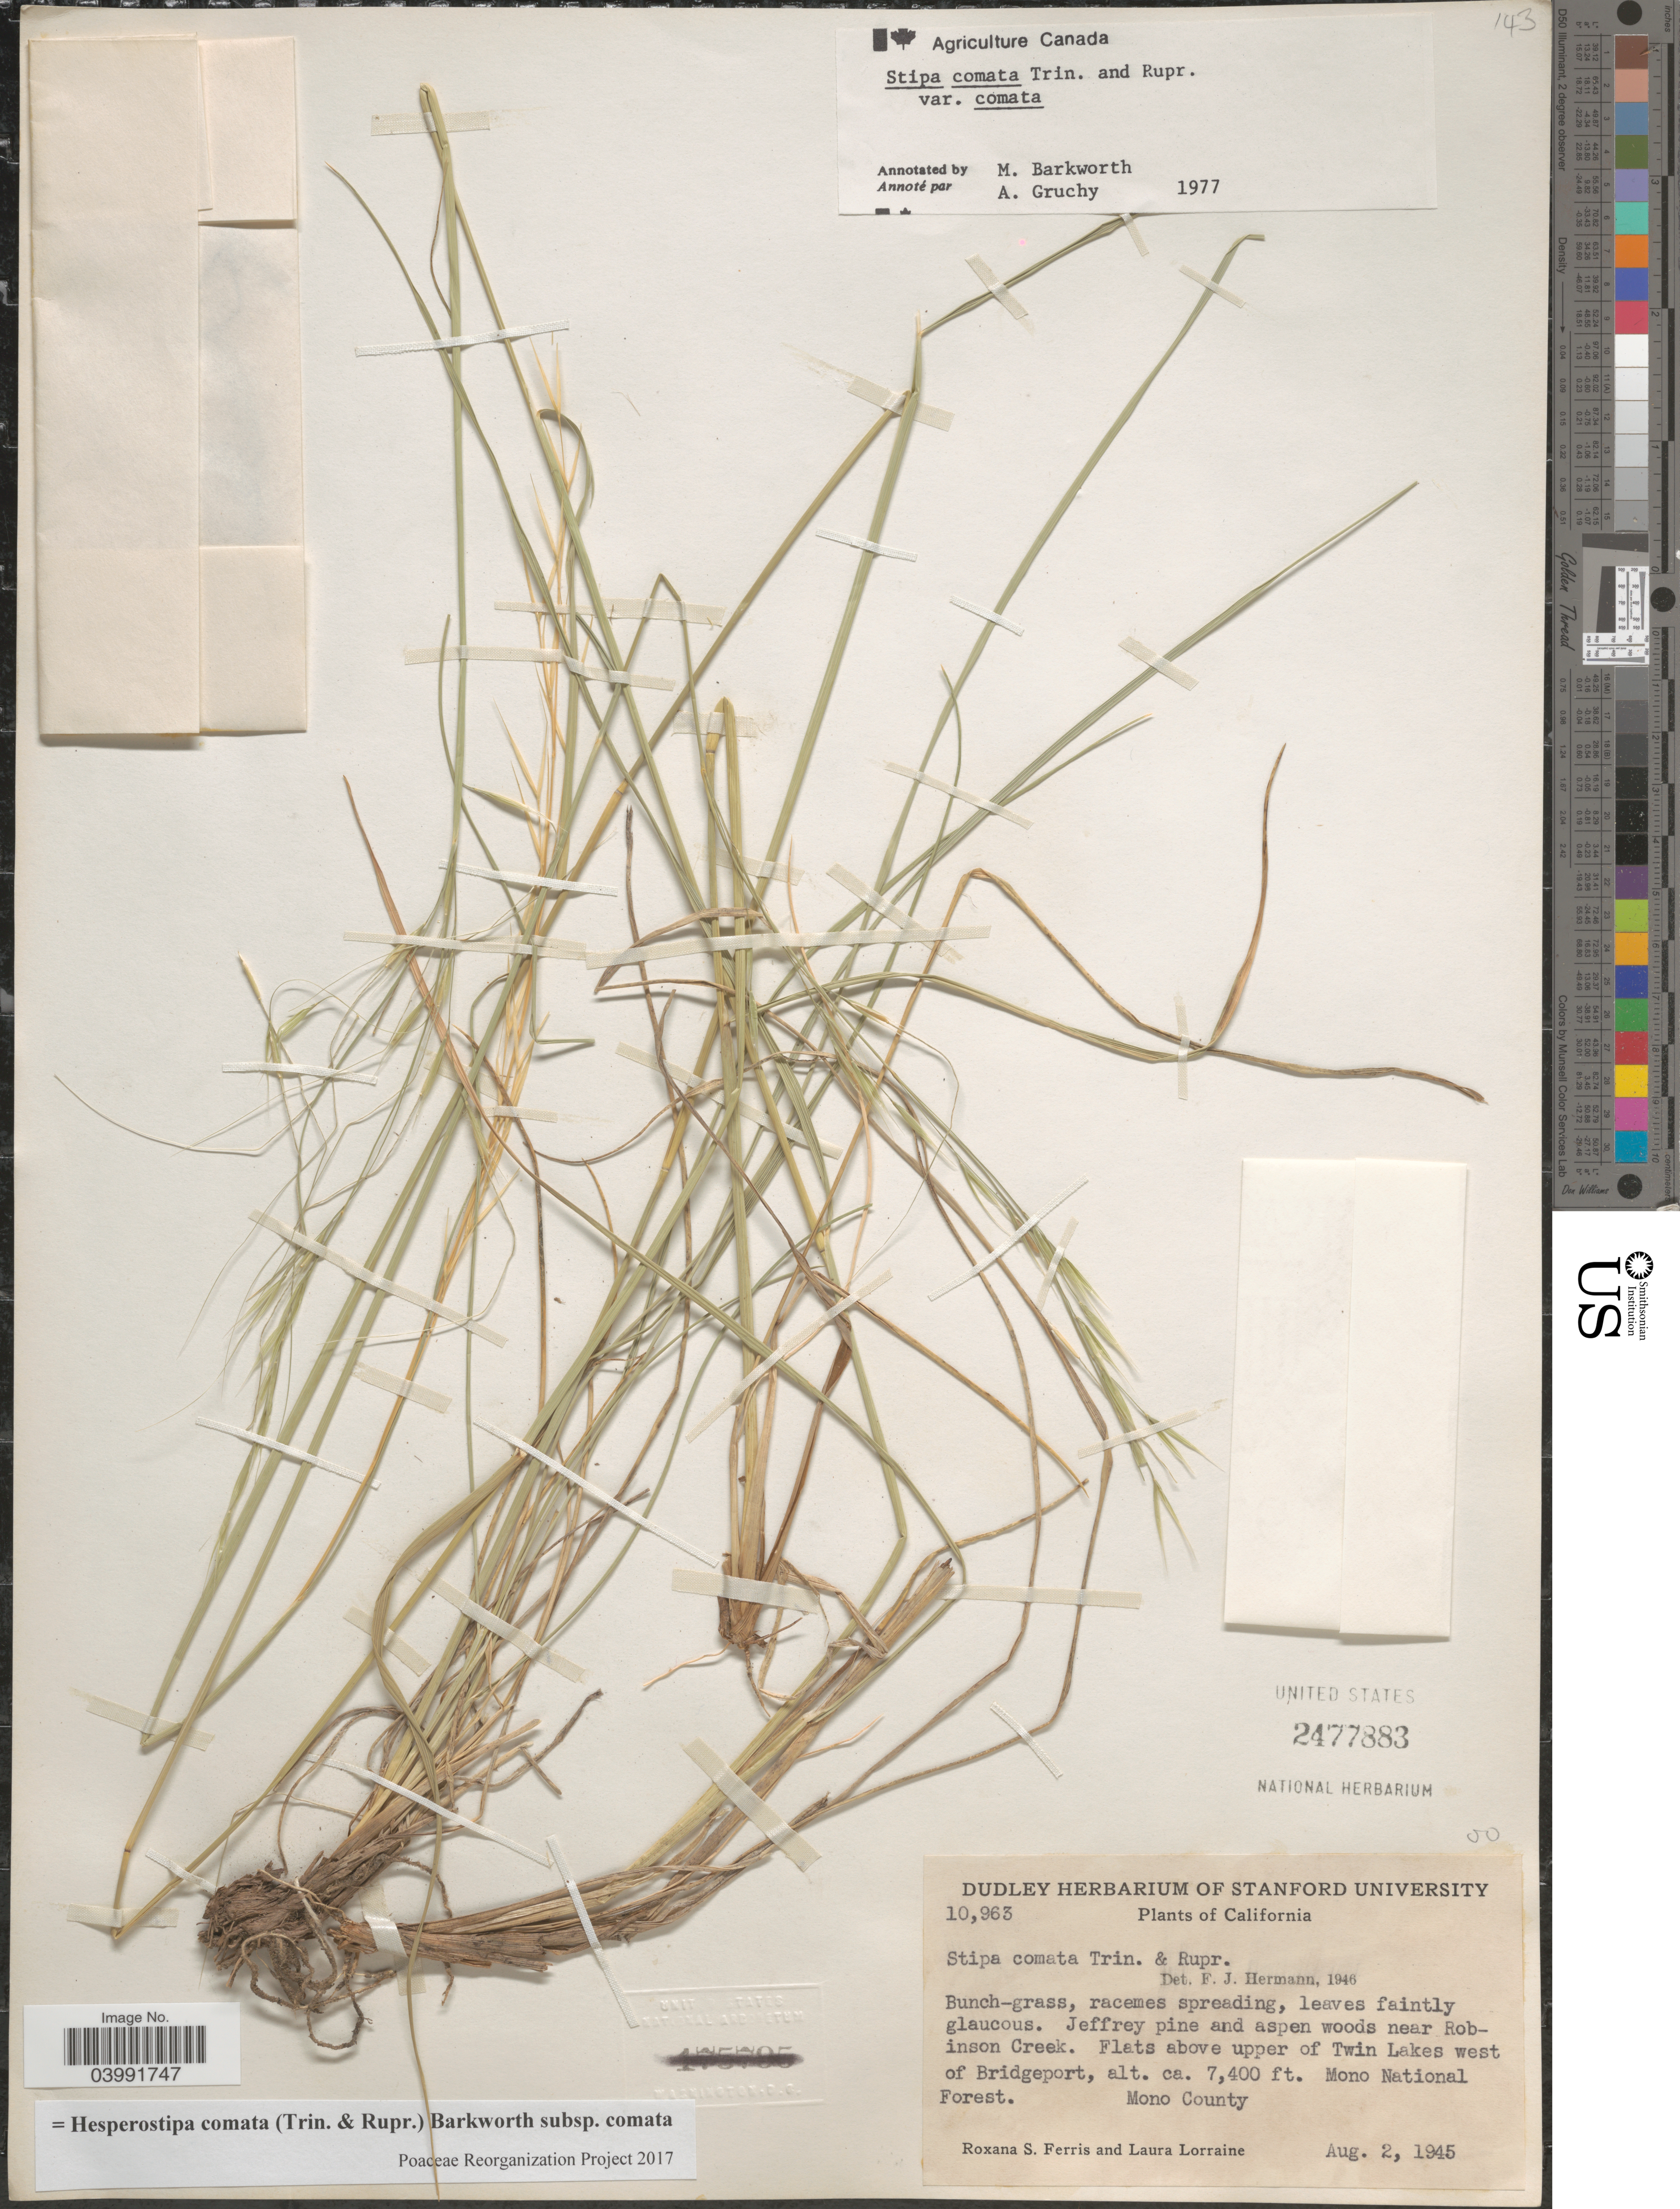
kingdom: Plantae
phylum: Tracheophyta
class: Liliopsida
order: Poales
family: Poaceae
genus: Hesperostipa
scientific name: Hesperostipa comata subsp. comata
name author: (Trin. & Rupr.) Barkworth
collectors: R. S. Ferris & L. Lorraine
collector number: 10963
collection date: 1945-08-02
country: United States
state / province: California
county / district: Mono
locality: Jeffrey pine and aspen woods near Robinson Creek. Flats above upper of Twin Lakes west of Bridgeport. Mono National Forest. Mono County.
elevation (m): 2256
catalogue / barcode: US 2477883